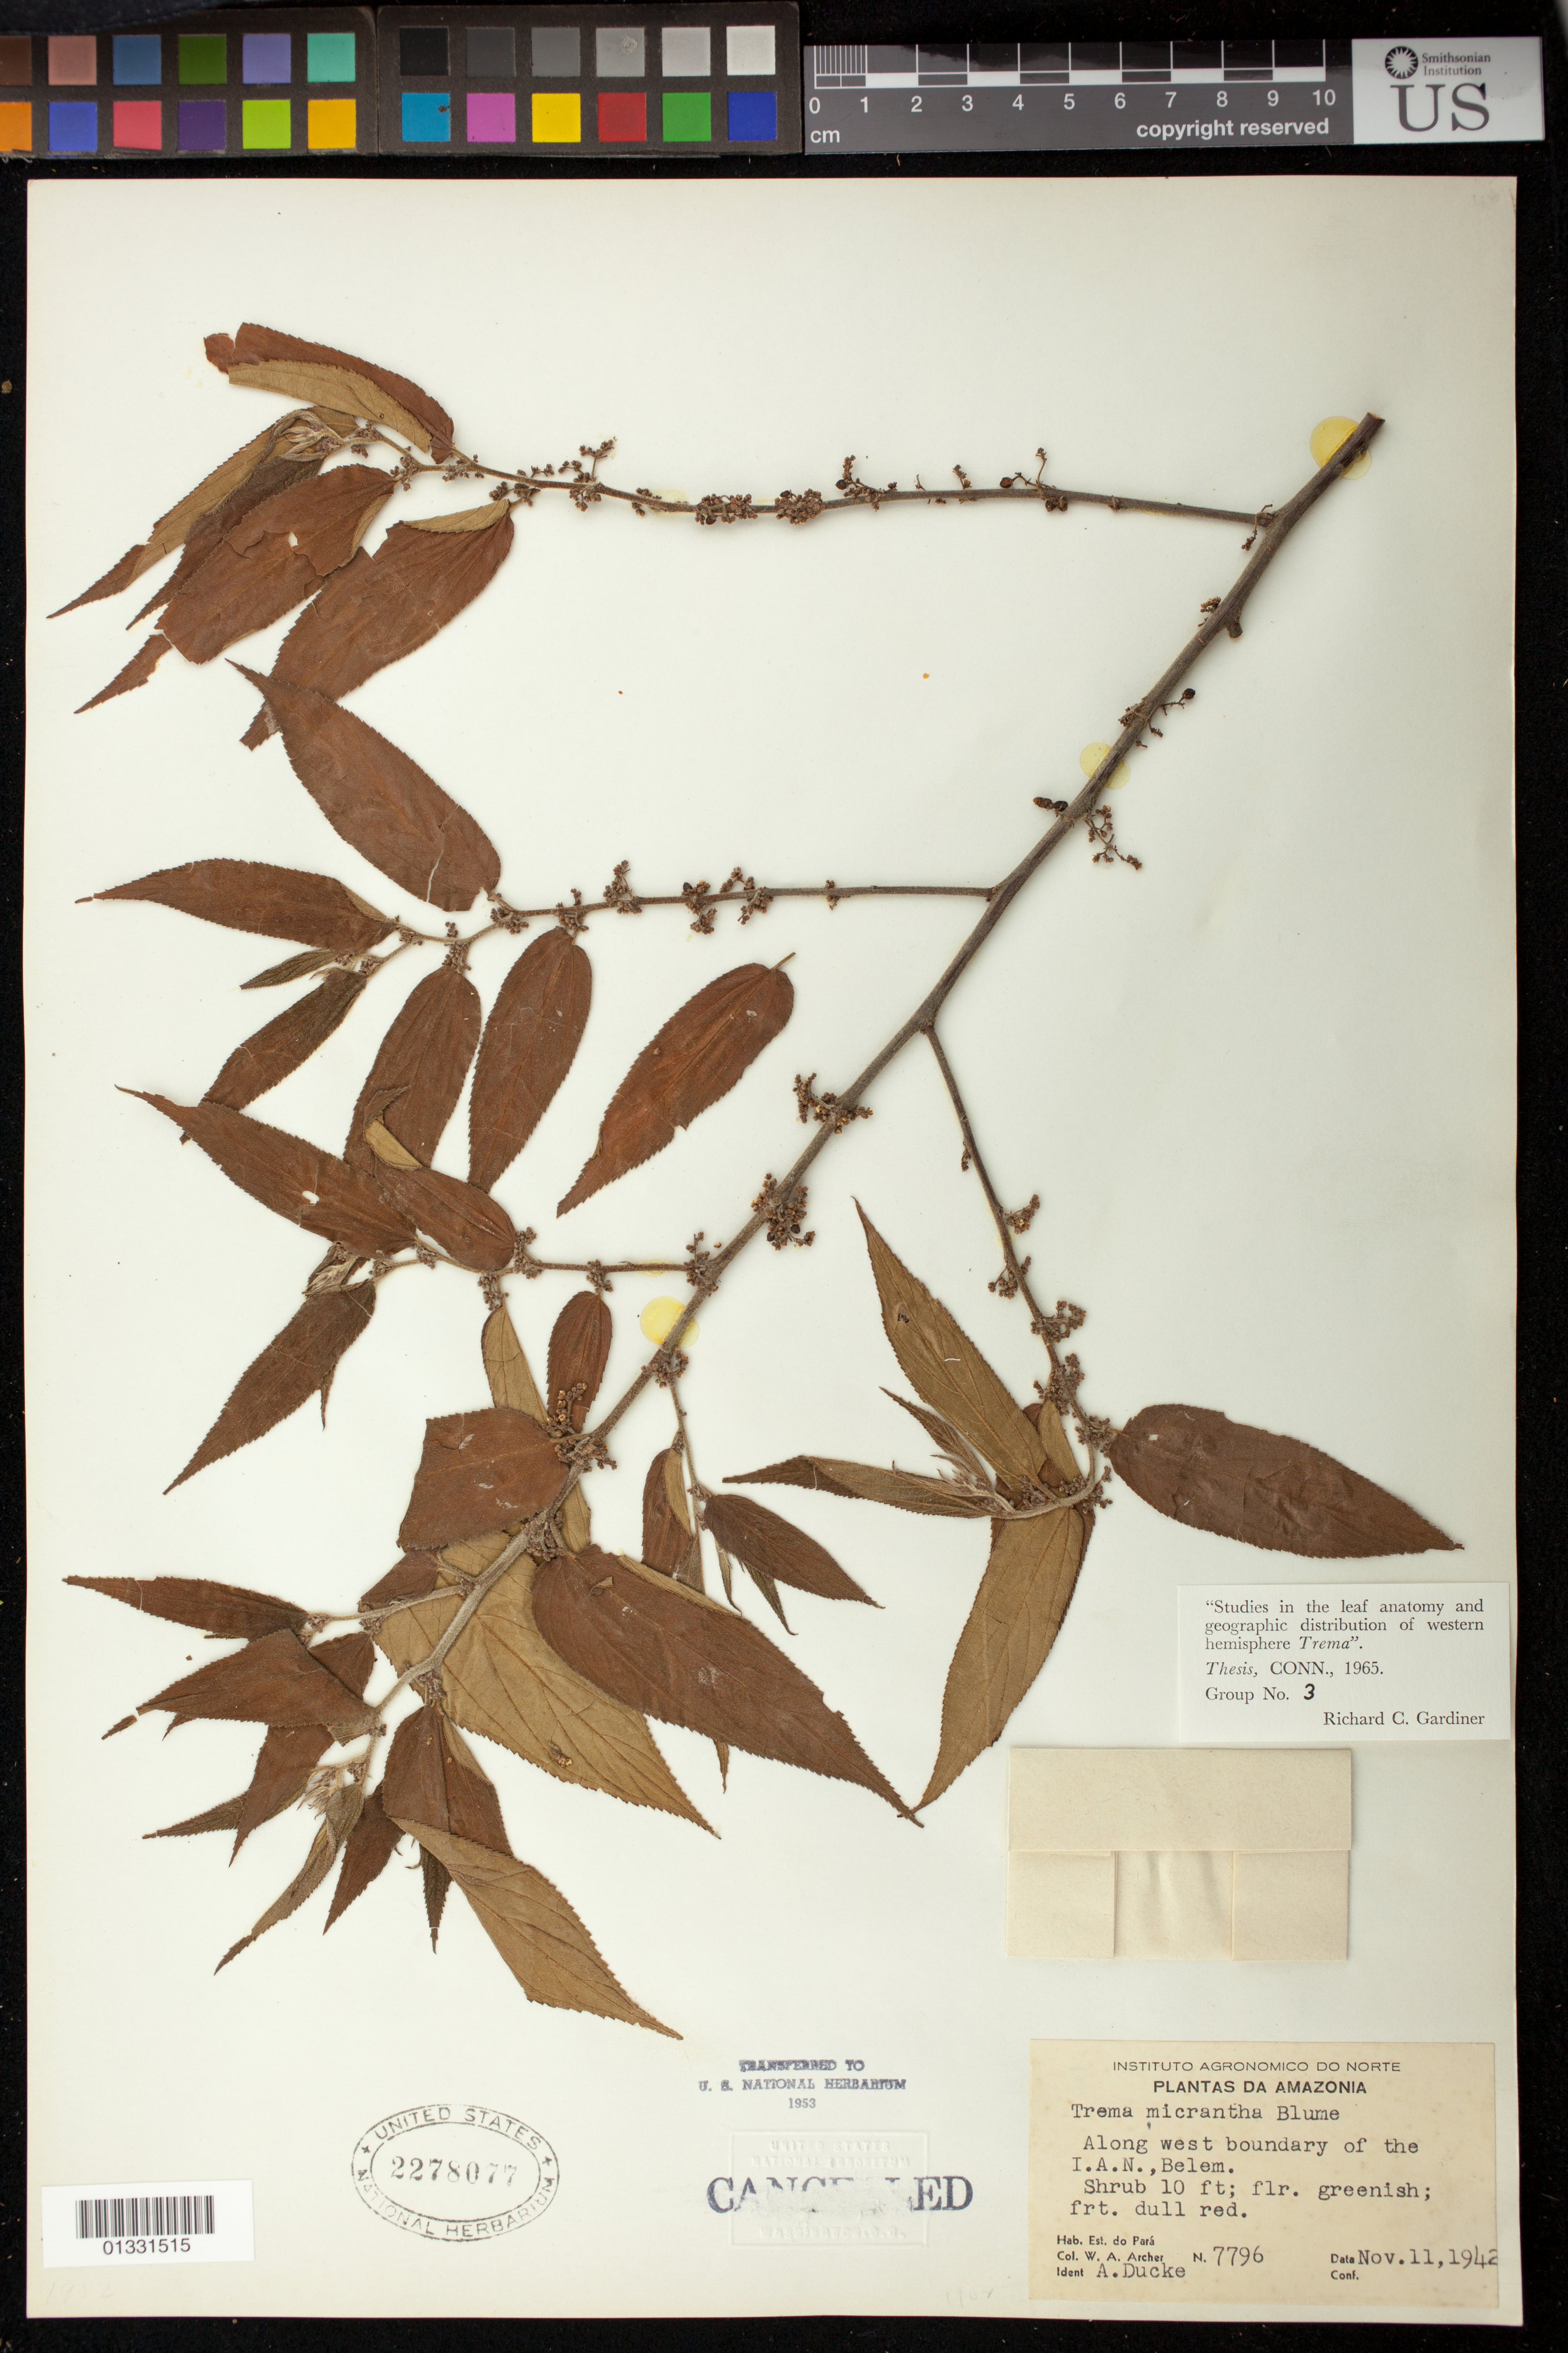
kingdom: Plantae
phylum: Tracheophyta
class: Magnoliopsida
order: Rosales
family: Cannabaceae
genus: Trema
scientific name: Trema micranthum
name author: (L.) Blume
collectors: W. A. Archer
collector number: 7796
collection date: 1942-11-11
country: Brazil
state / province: Pará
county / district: Belém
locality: Along west boundary of the IAN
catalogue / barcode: US 2278077